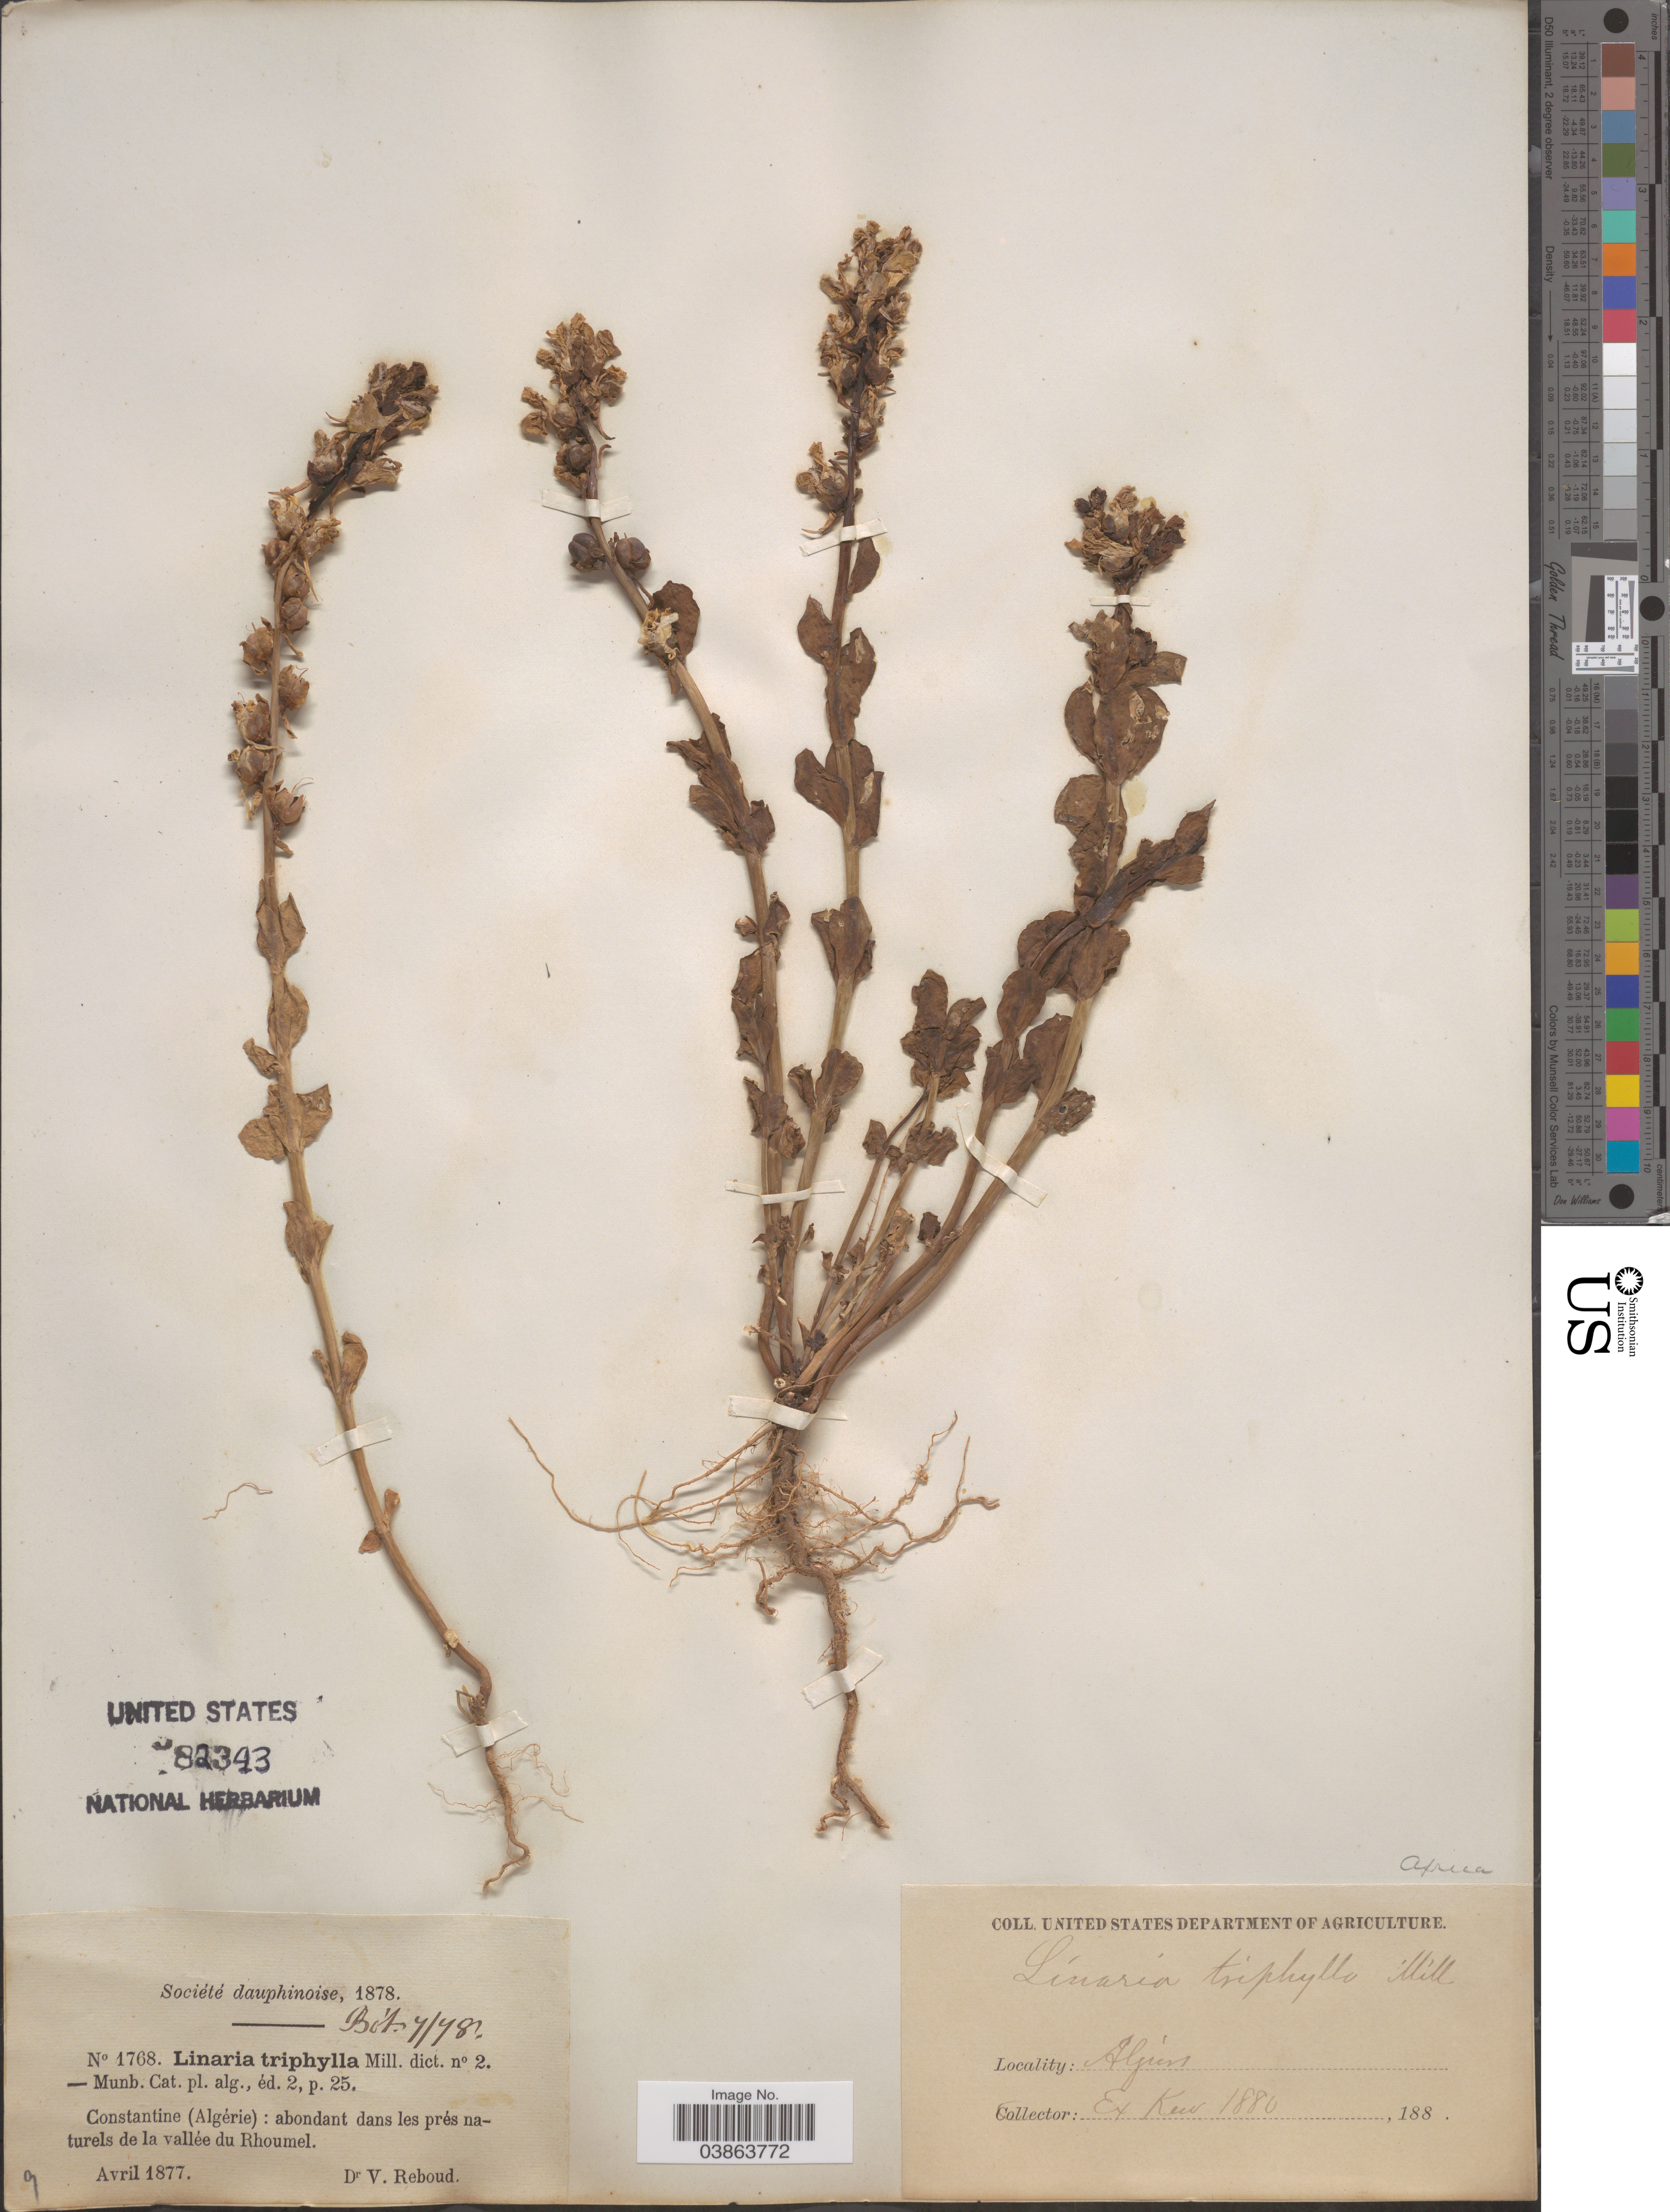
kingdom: Plantae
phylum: Tracheophyta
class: Magnoliopsida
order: Lamiales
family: Plantaginaceae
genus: Linaria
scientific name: Linaria triphylla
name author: (L.) Mill.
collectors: V. Reboud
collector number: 1768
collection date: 1877-04-09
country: Algeria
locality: Constantine: abondant dans les prés naturels de la vallée du Rhoumel.